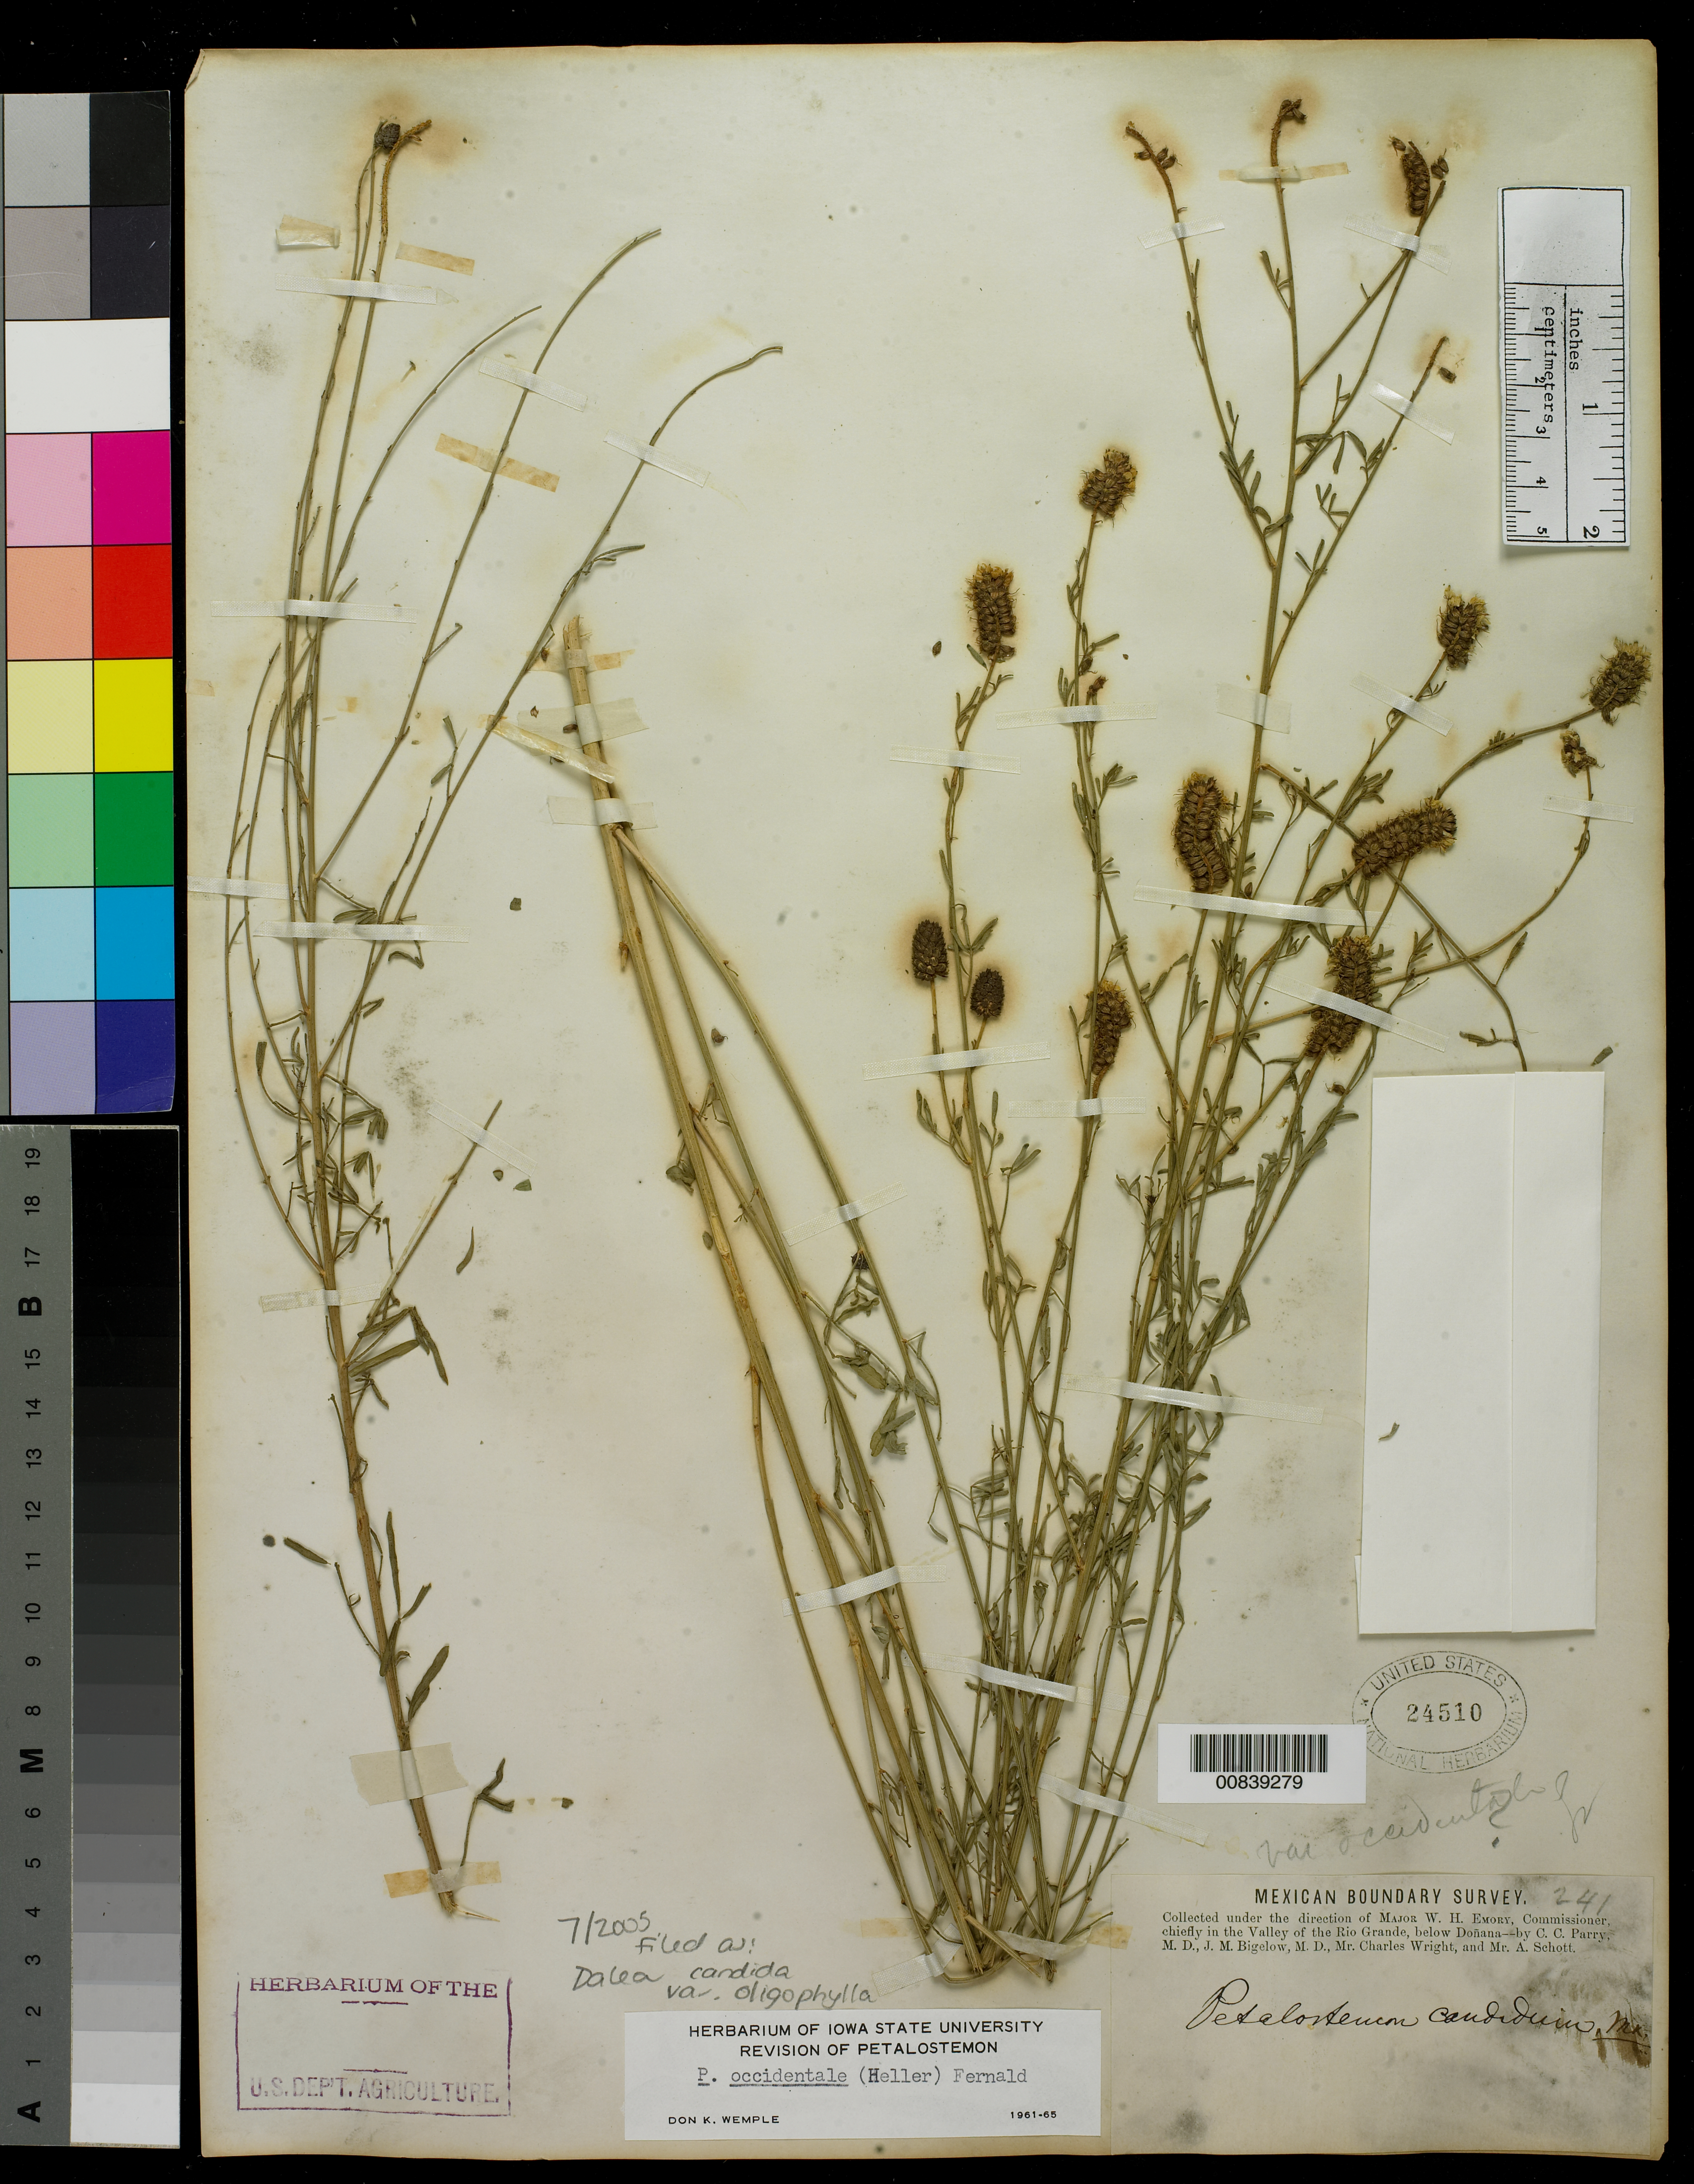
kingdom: Plantae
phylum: Tracheophyta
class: Magnoliopsida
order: Fabales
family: Fabaceae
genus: Dalea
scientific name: Dalea candida var. oligophylla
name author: (Torr) Shinners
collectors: C. C. Parry, J. M. Bigelow, C. Wright & A. C. V. Schott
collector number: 241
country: United States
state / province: New Mexico / Texas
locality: Valley of the Rio Grande, below Doñana.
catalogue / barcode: US 24510